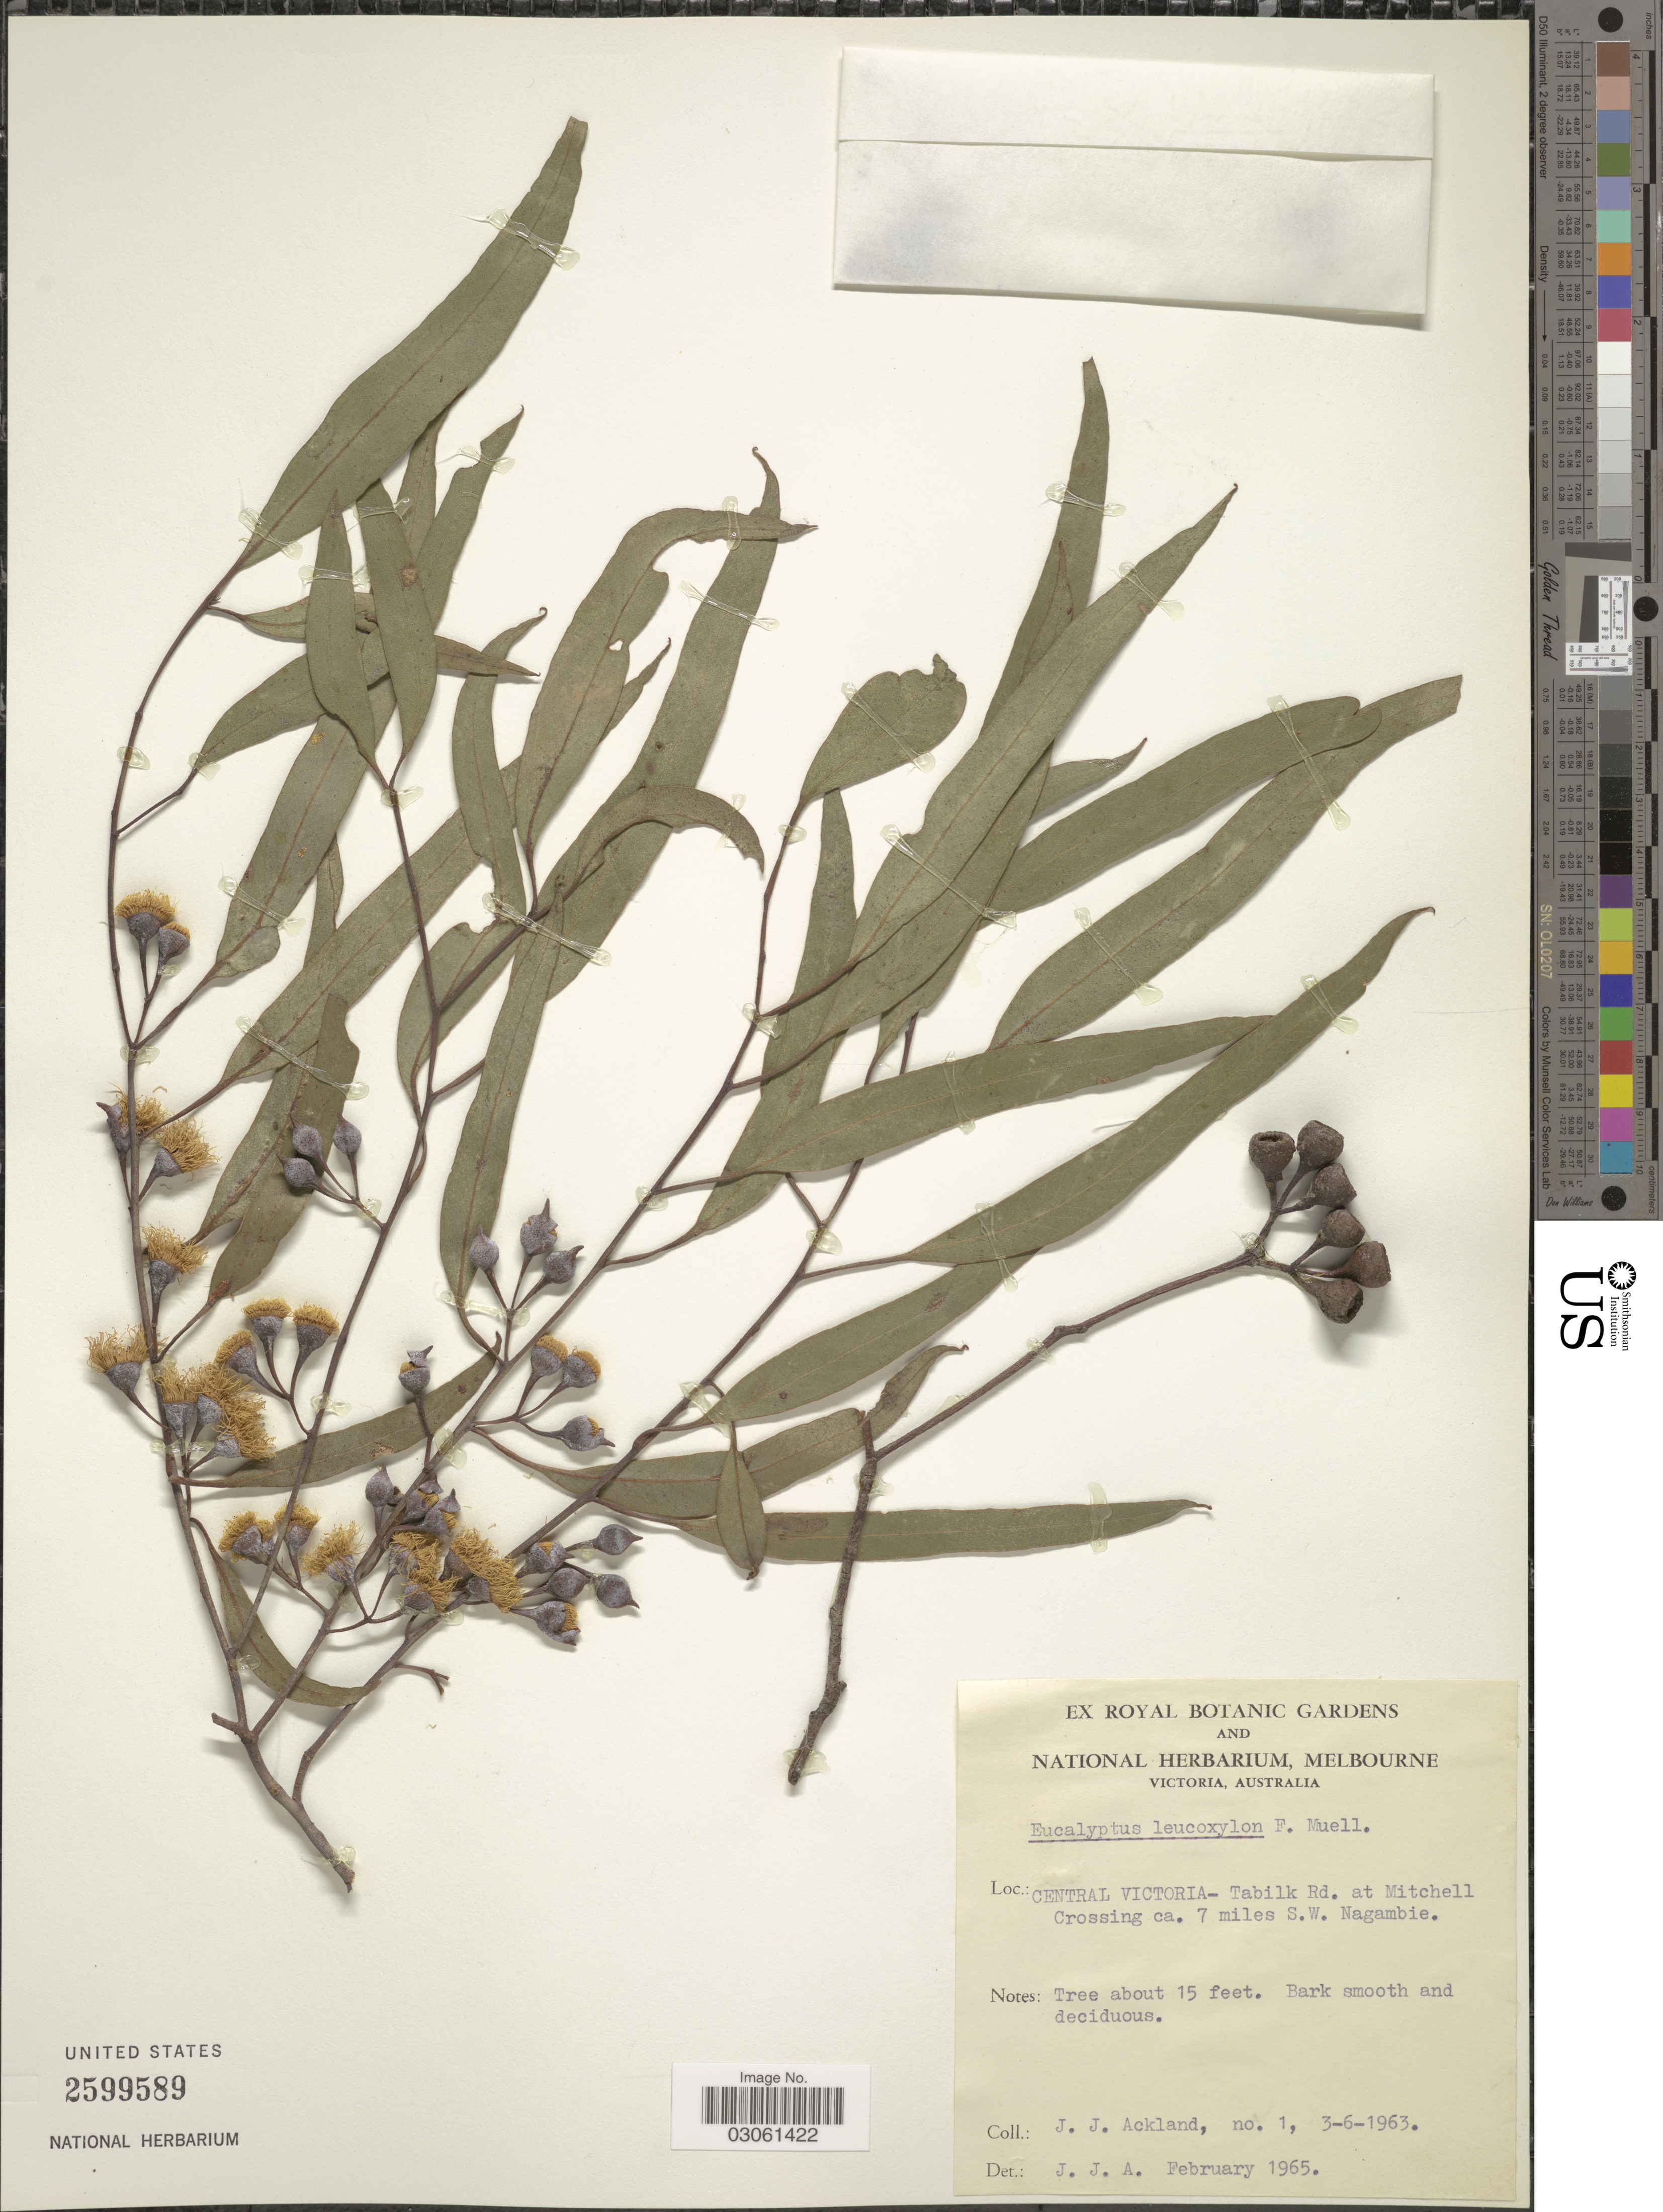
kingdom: Plantae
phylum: Tracheophyta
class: Magnoliopsida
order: Myrtales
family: Myrtaceae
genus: Eucalyptus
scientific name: Eucalyptus leucoxylon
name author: F. Muell.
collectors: J. J. Ackland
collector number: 1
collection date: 1963-06-03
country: Australia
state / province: Victoria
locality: Central Victoria- Tabilk Rd. at Mitchell Crossing ca. 7 miles S. W. Nagambie.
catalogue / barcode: US 2599589